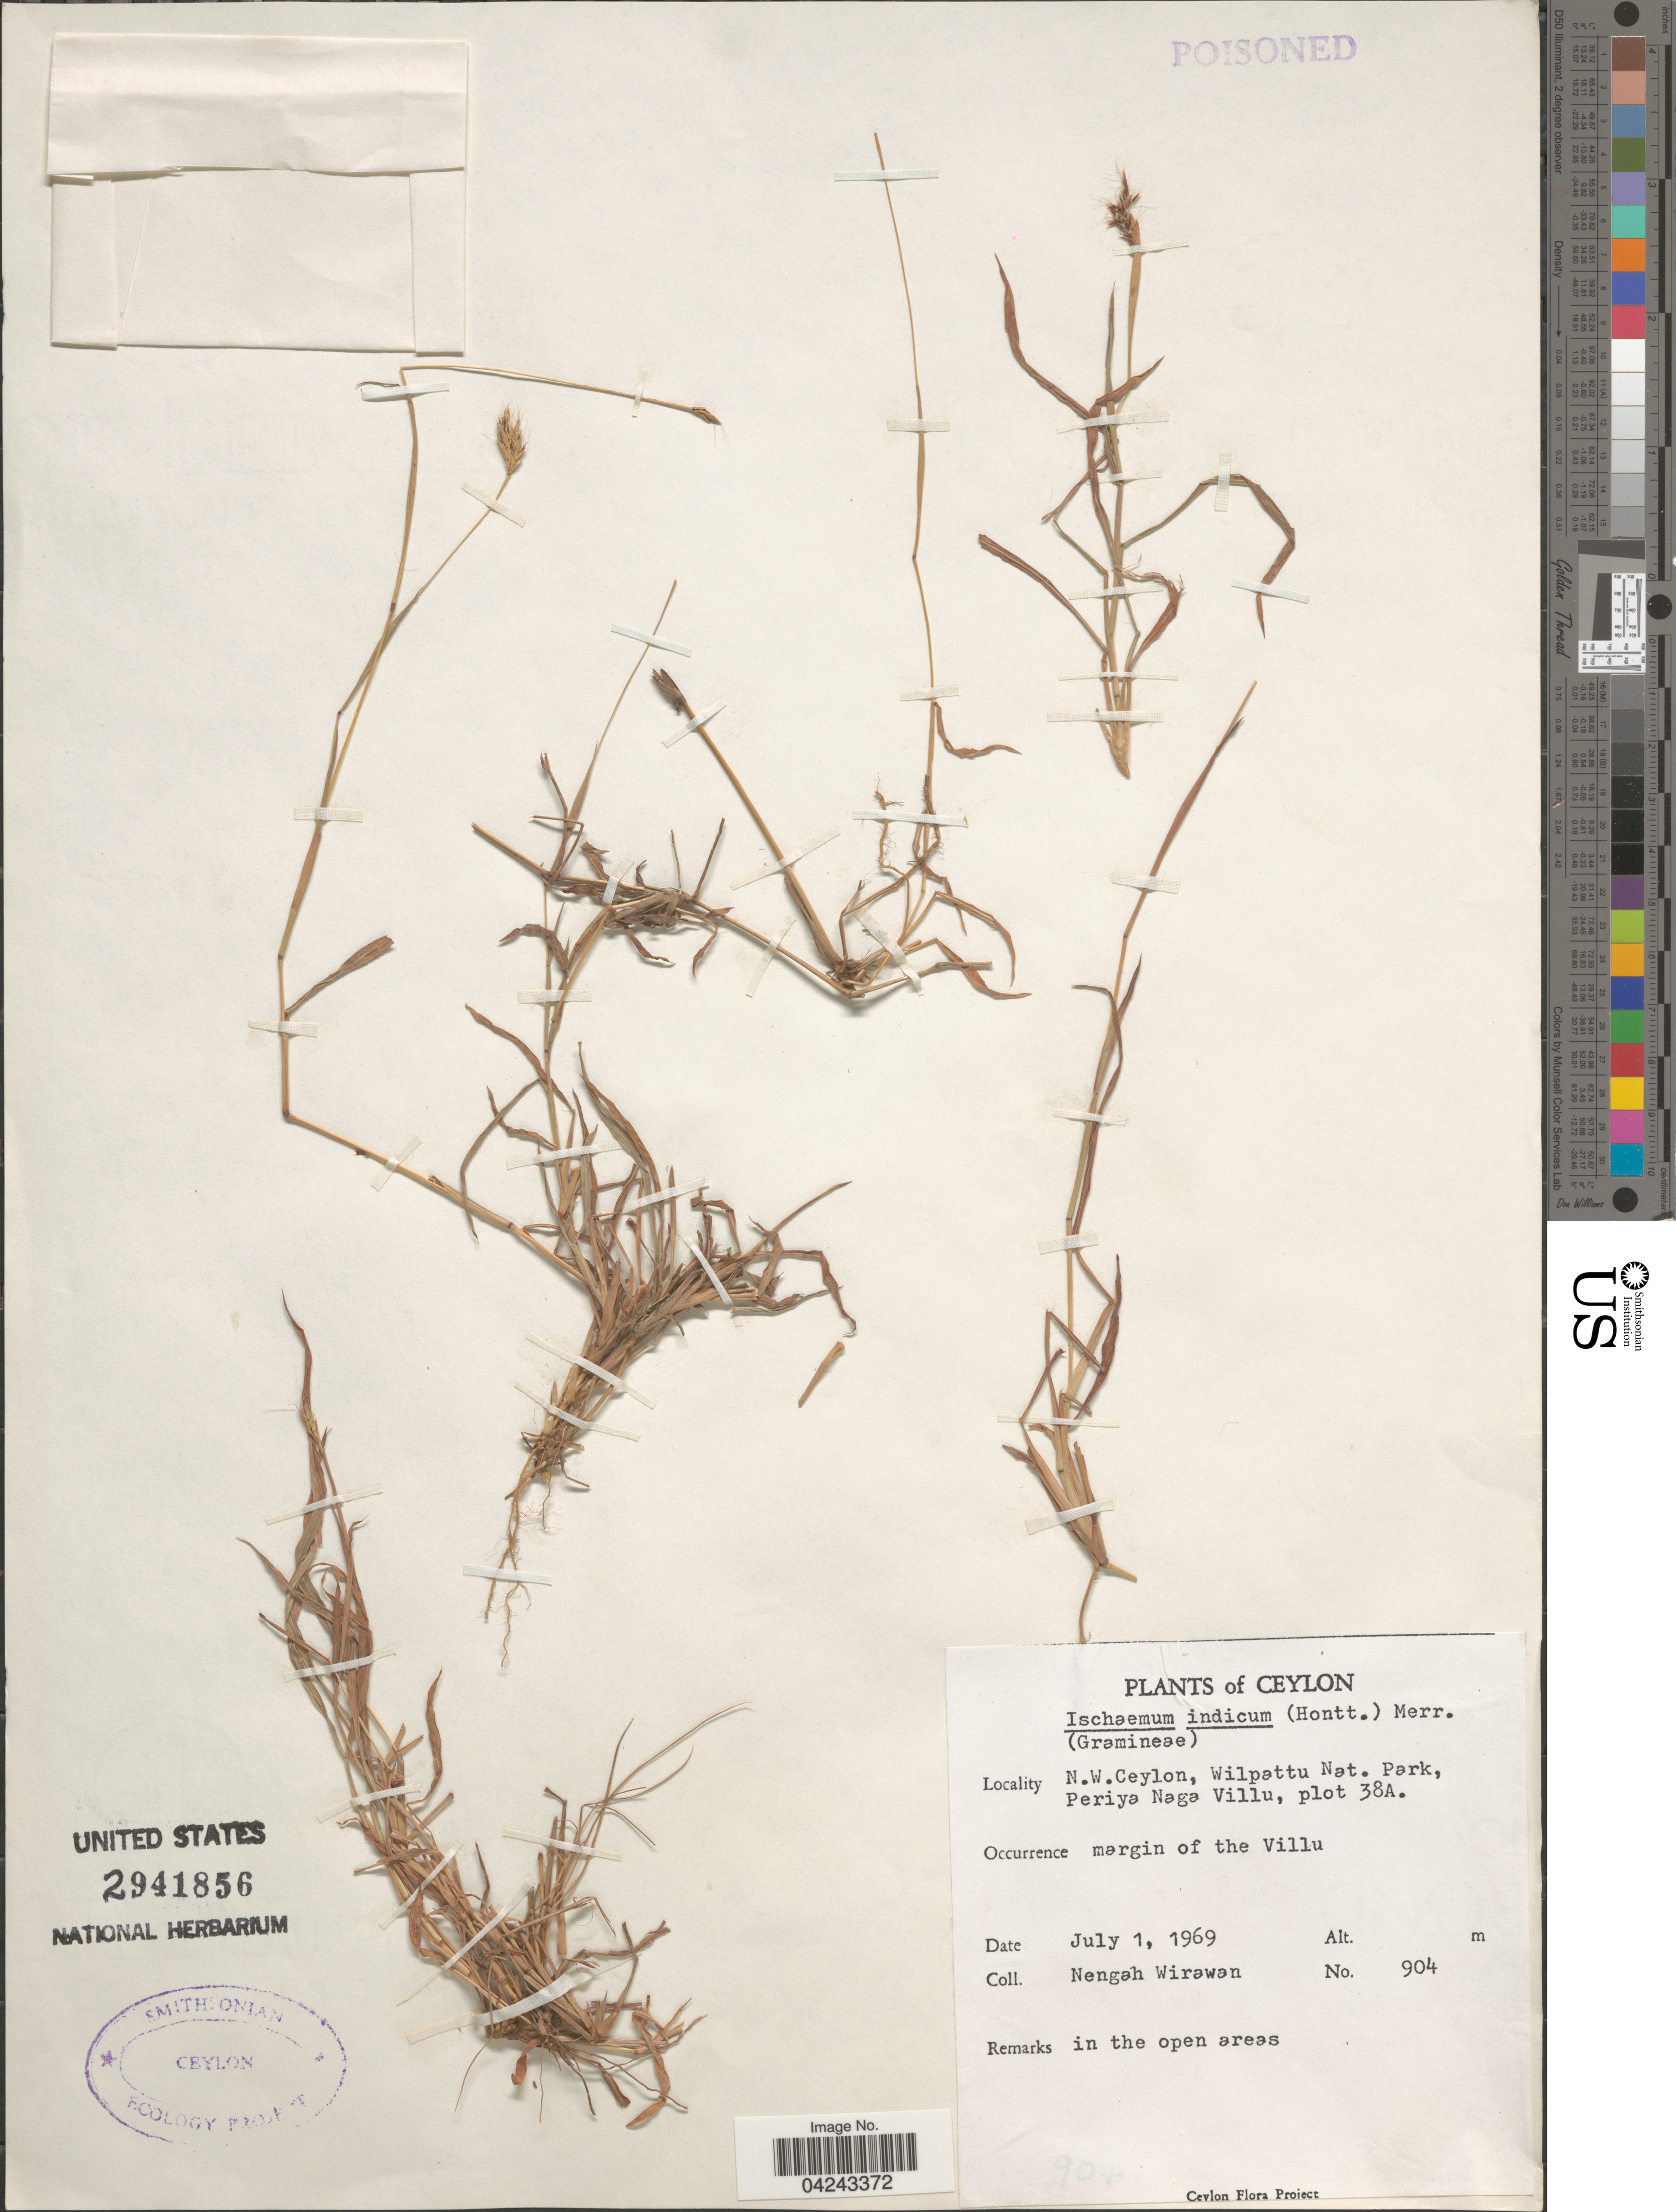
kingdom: Plantae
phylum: Tracheophyta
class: Liliopsida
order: Poales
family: Poaceae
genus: Ischaemum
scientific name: Ischaemum ciliare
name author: Retz.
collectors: N. Wirawan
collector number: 904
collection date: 1969-07-01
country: Sri Lanka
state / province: North Western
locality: Ceylon, N.W. Ceylon, Wilpattu Nat. Park, Periya Naga Villu, plot 38A. Margin of the Villu.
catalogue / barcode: US 2941856